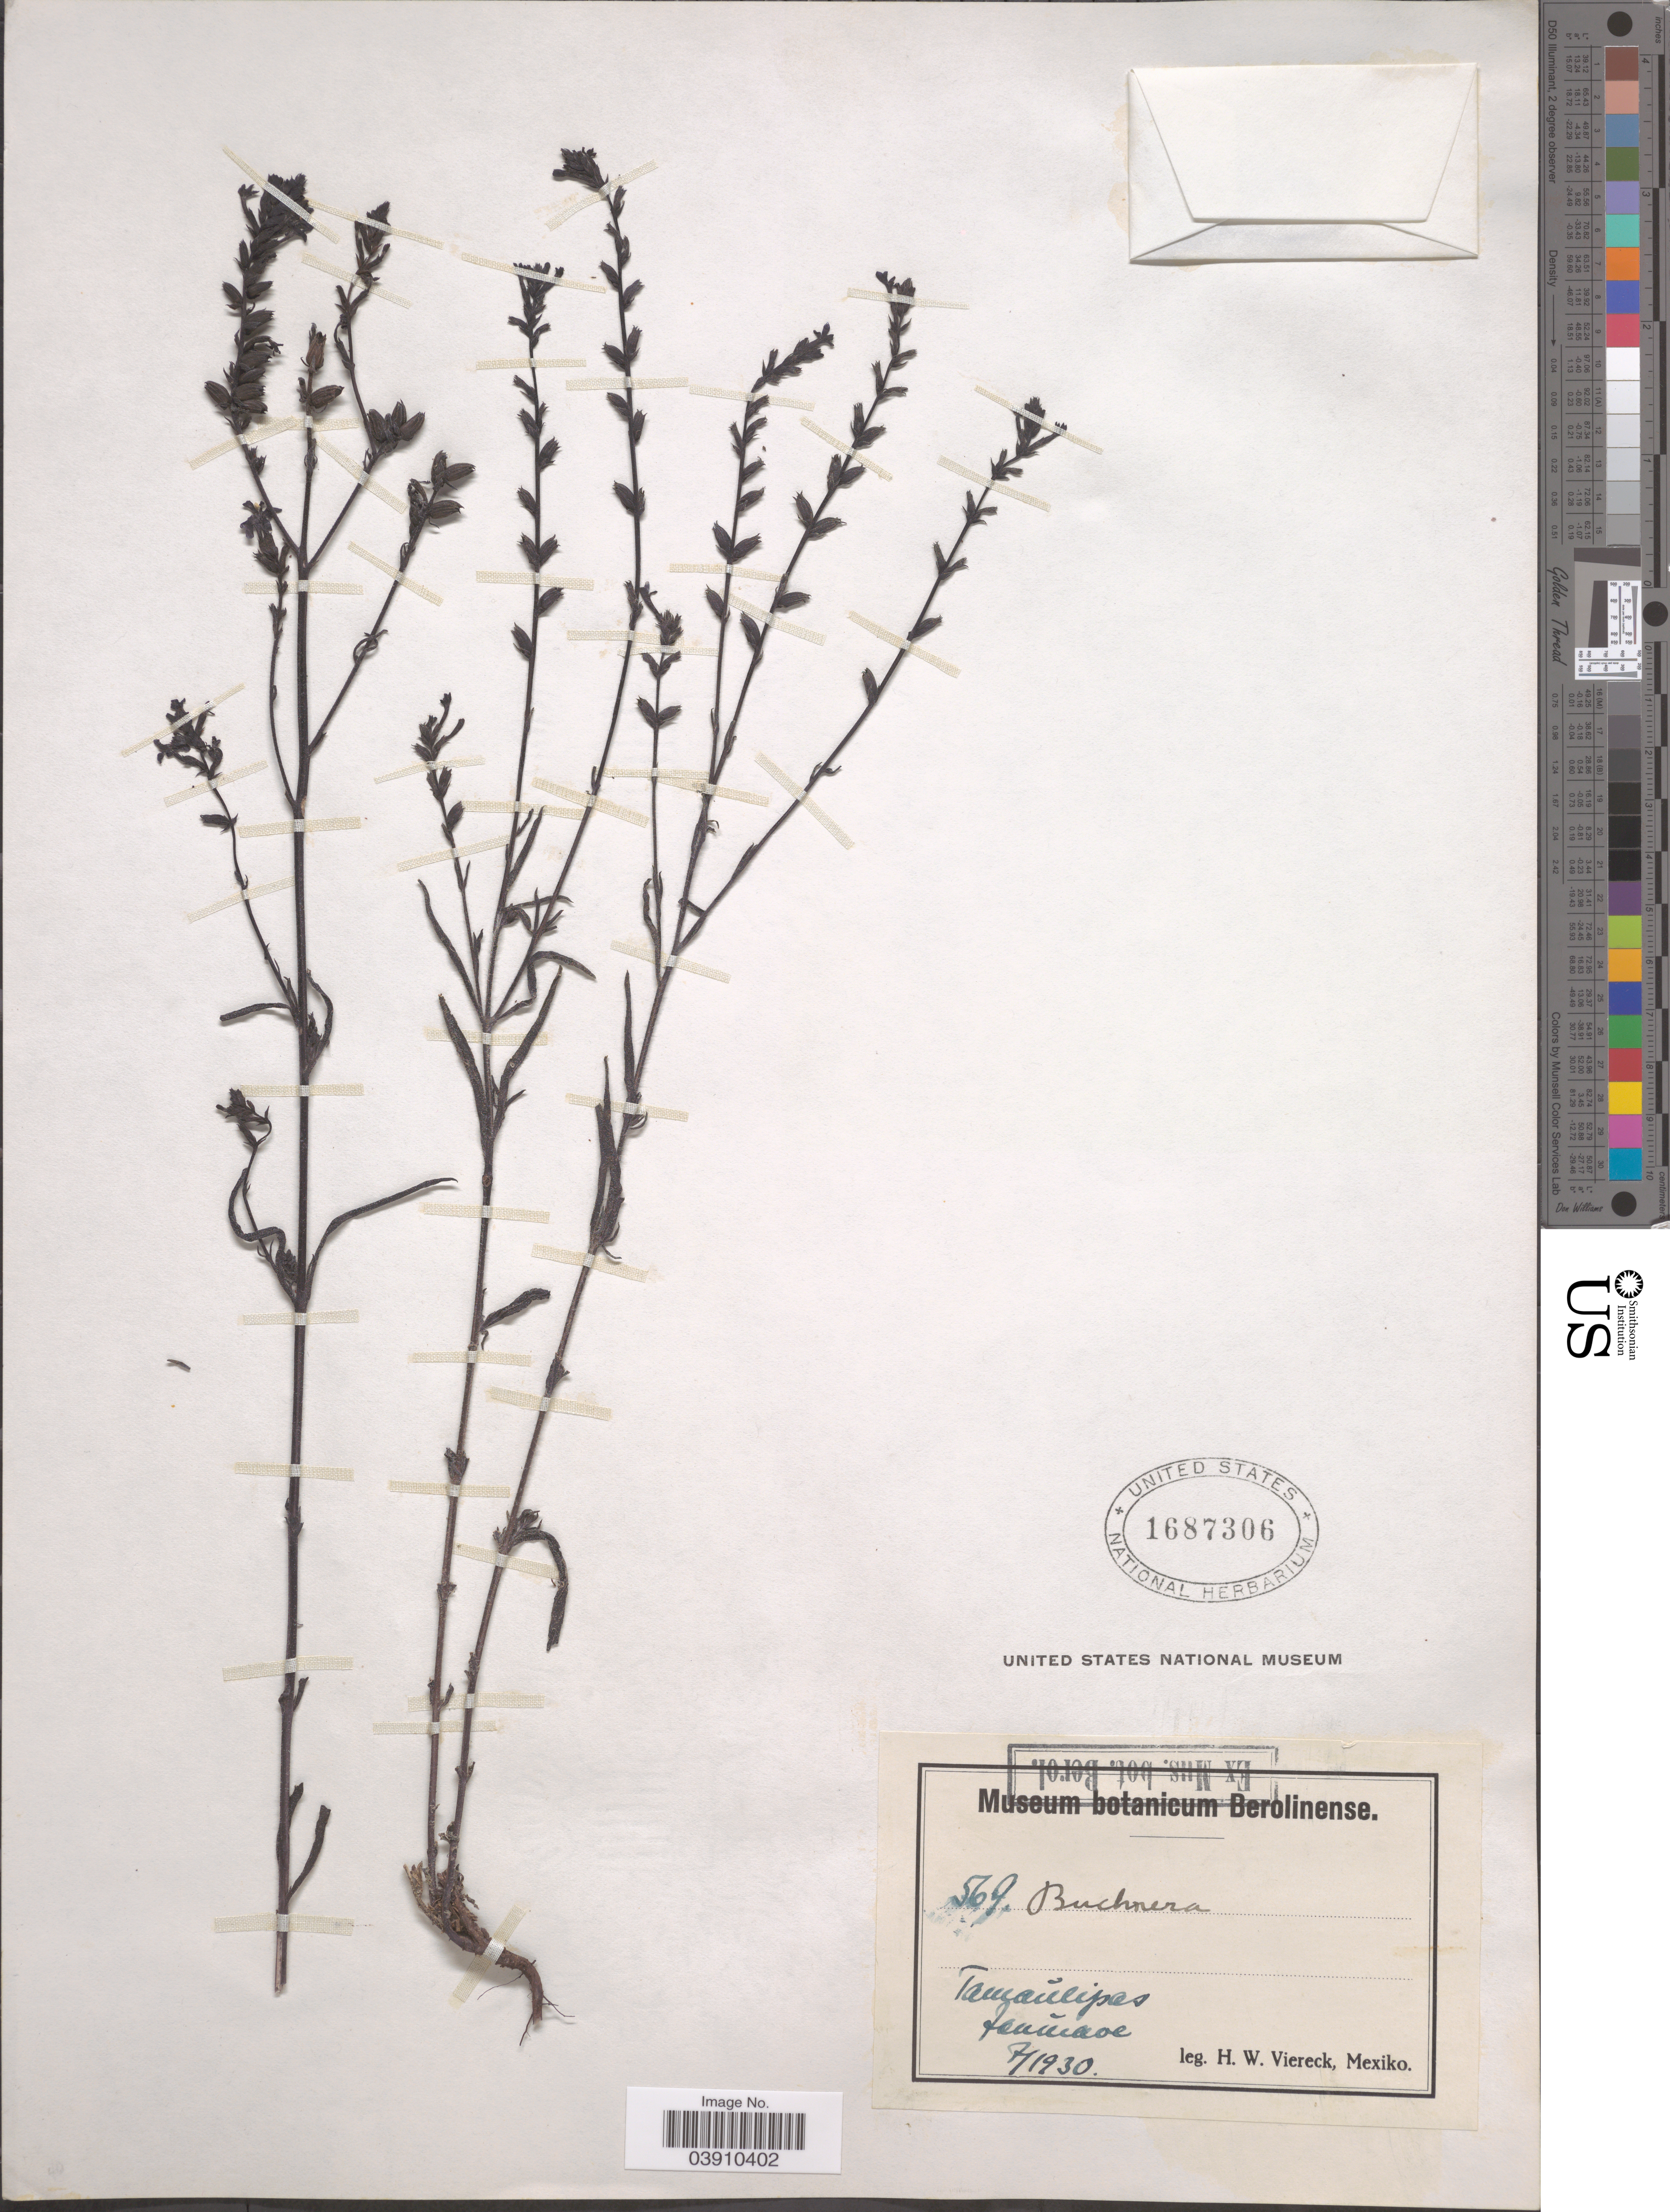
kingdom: Plantae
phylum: Tracheophyta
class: Magnoliopsida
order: Lamiales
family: Orobanchaceae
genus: Buchnera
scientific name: Buchnera sp.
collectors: H. W. Viereck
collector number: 569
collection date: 1930-07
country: Mexico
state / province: Tamaulipas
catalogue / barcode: US 1687306